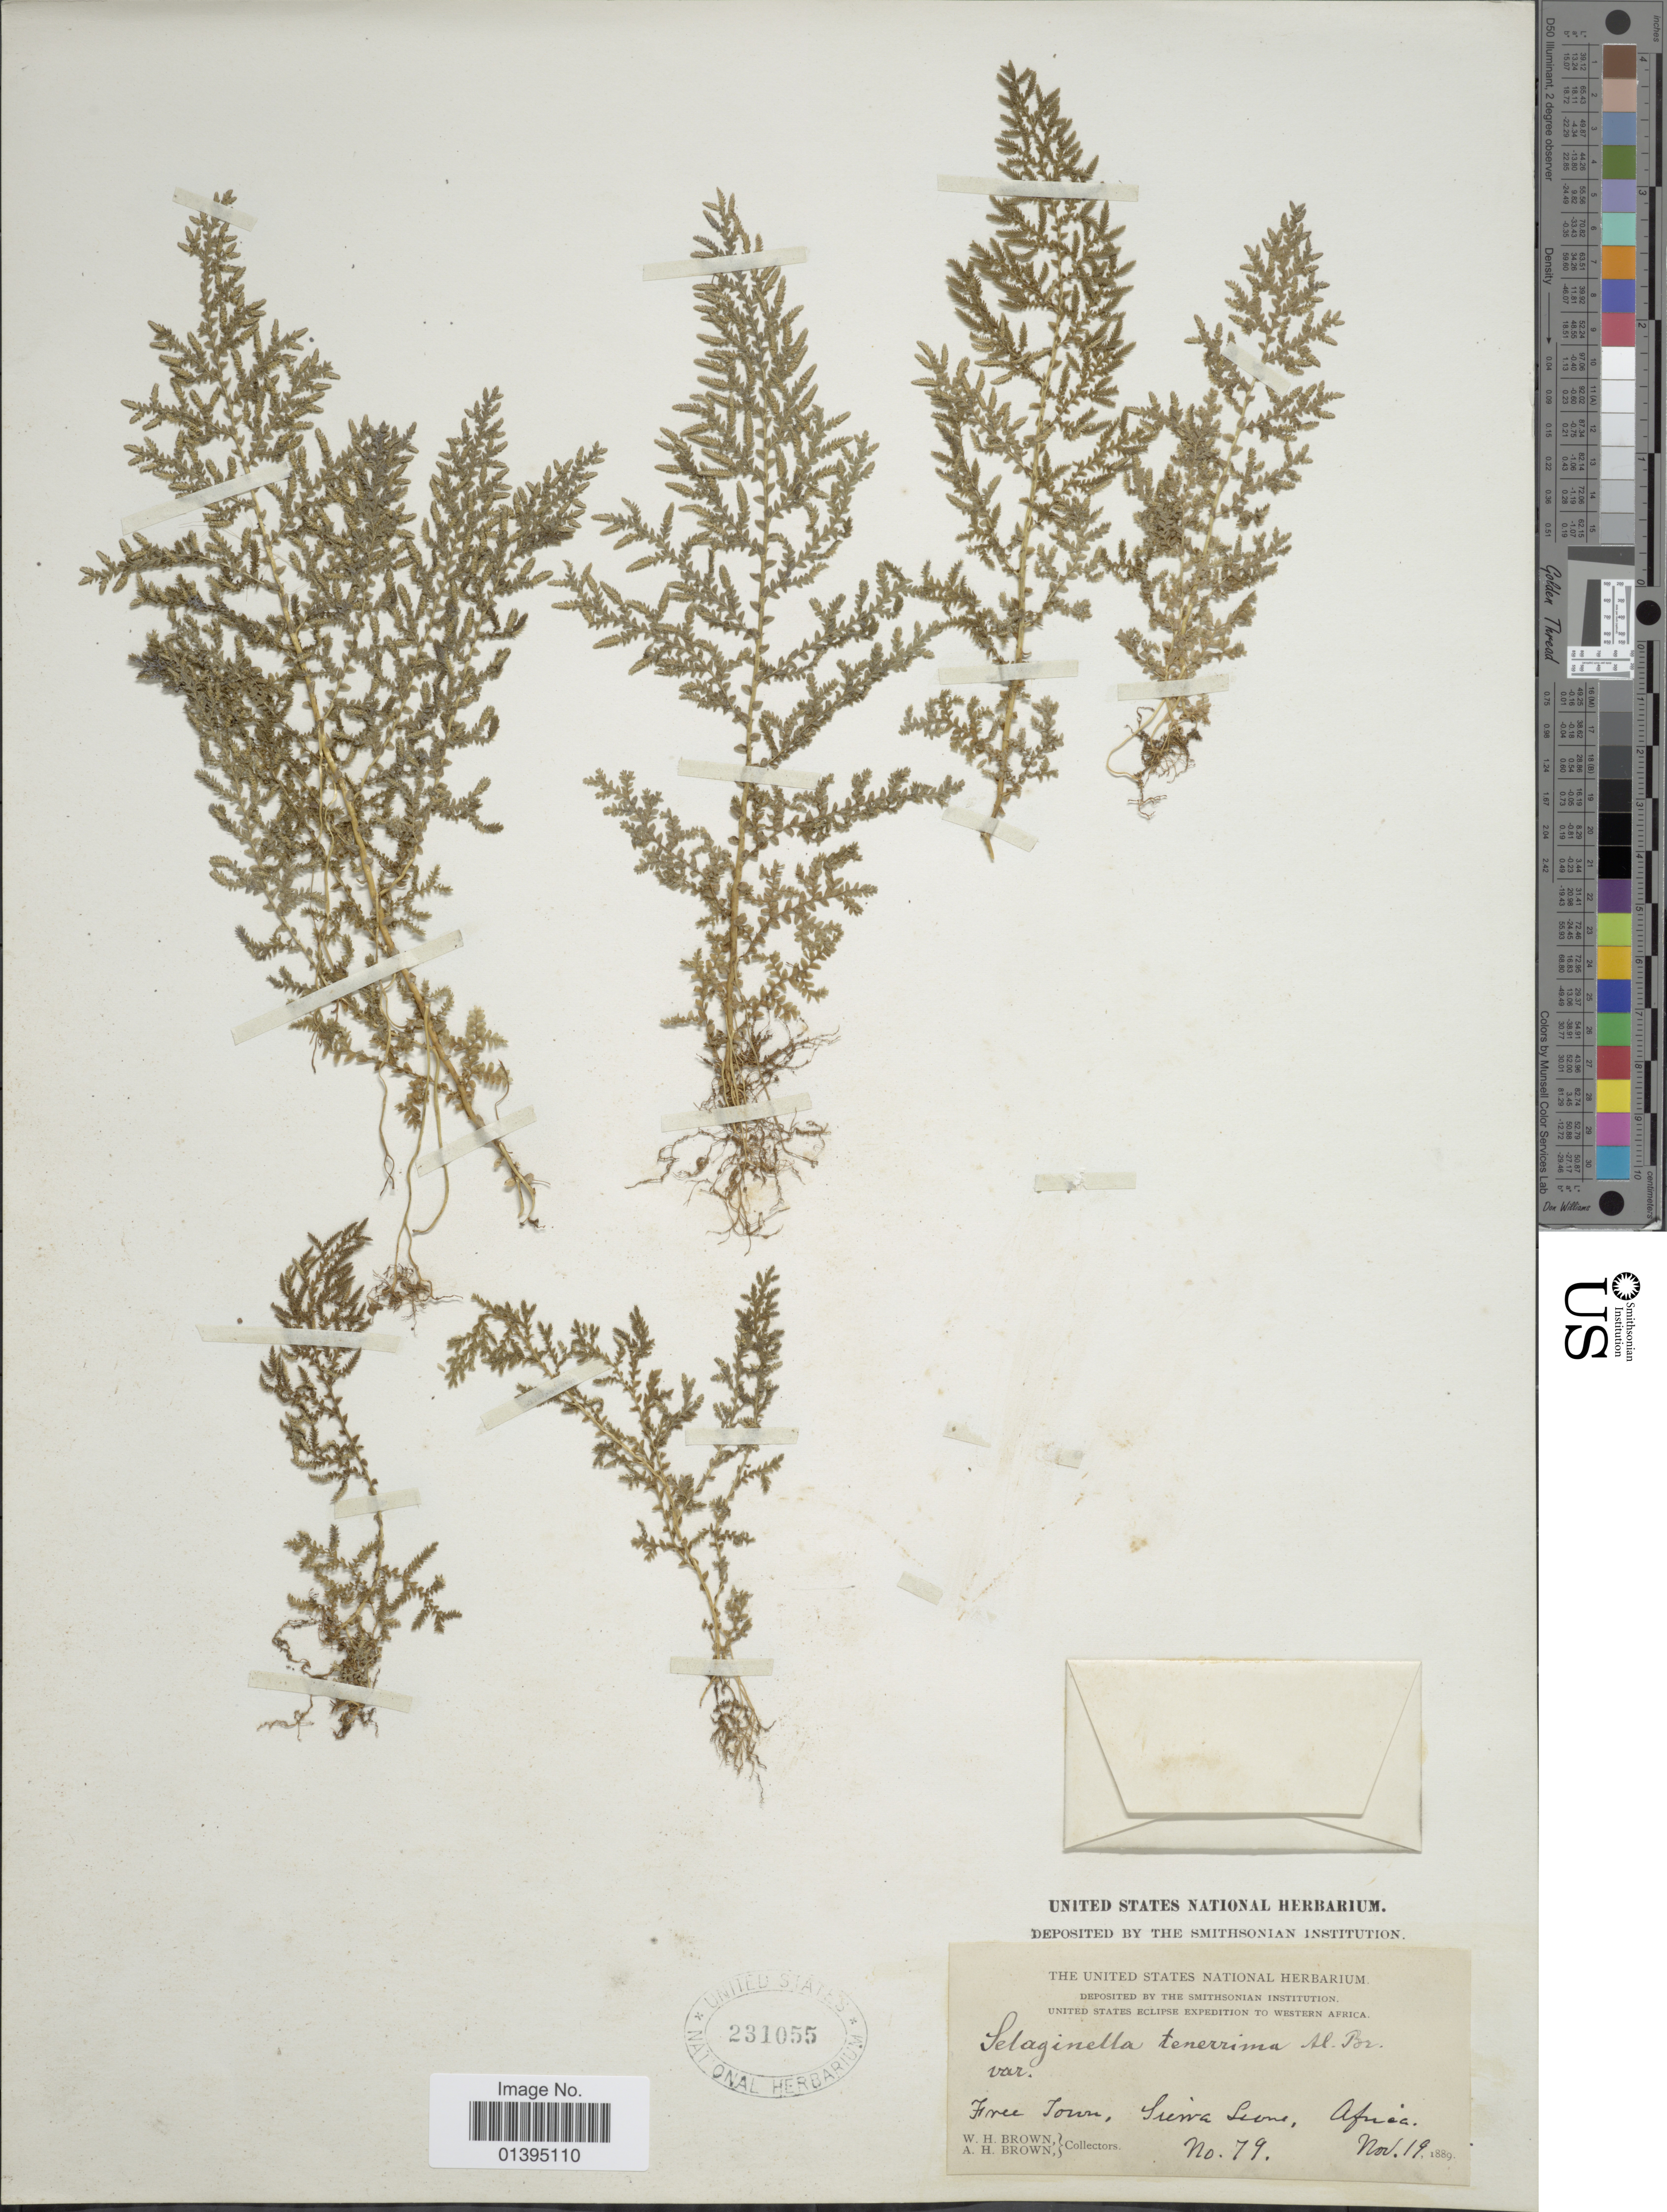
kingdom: Plantae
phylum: Tracheophyta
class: Lycopodiopsida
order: Selaginellales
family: Selaginellaceae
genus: Selaginella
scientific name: Selaginella tenerrima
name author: A. Braun ex Kuhn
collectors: W. H. Brown & A. H. Brown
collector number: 79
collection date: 1889-11-19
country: Sierra Leone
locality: Free Town, Africa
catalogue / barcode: US 231055